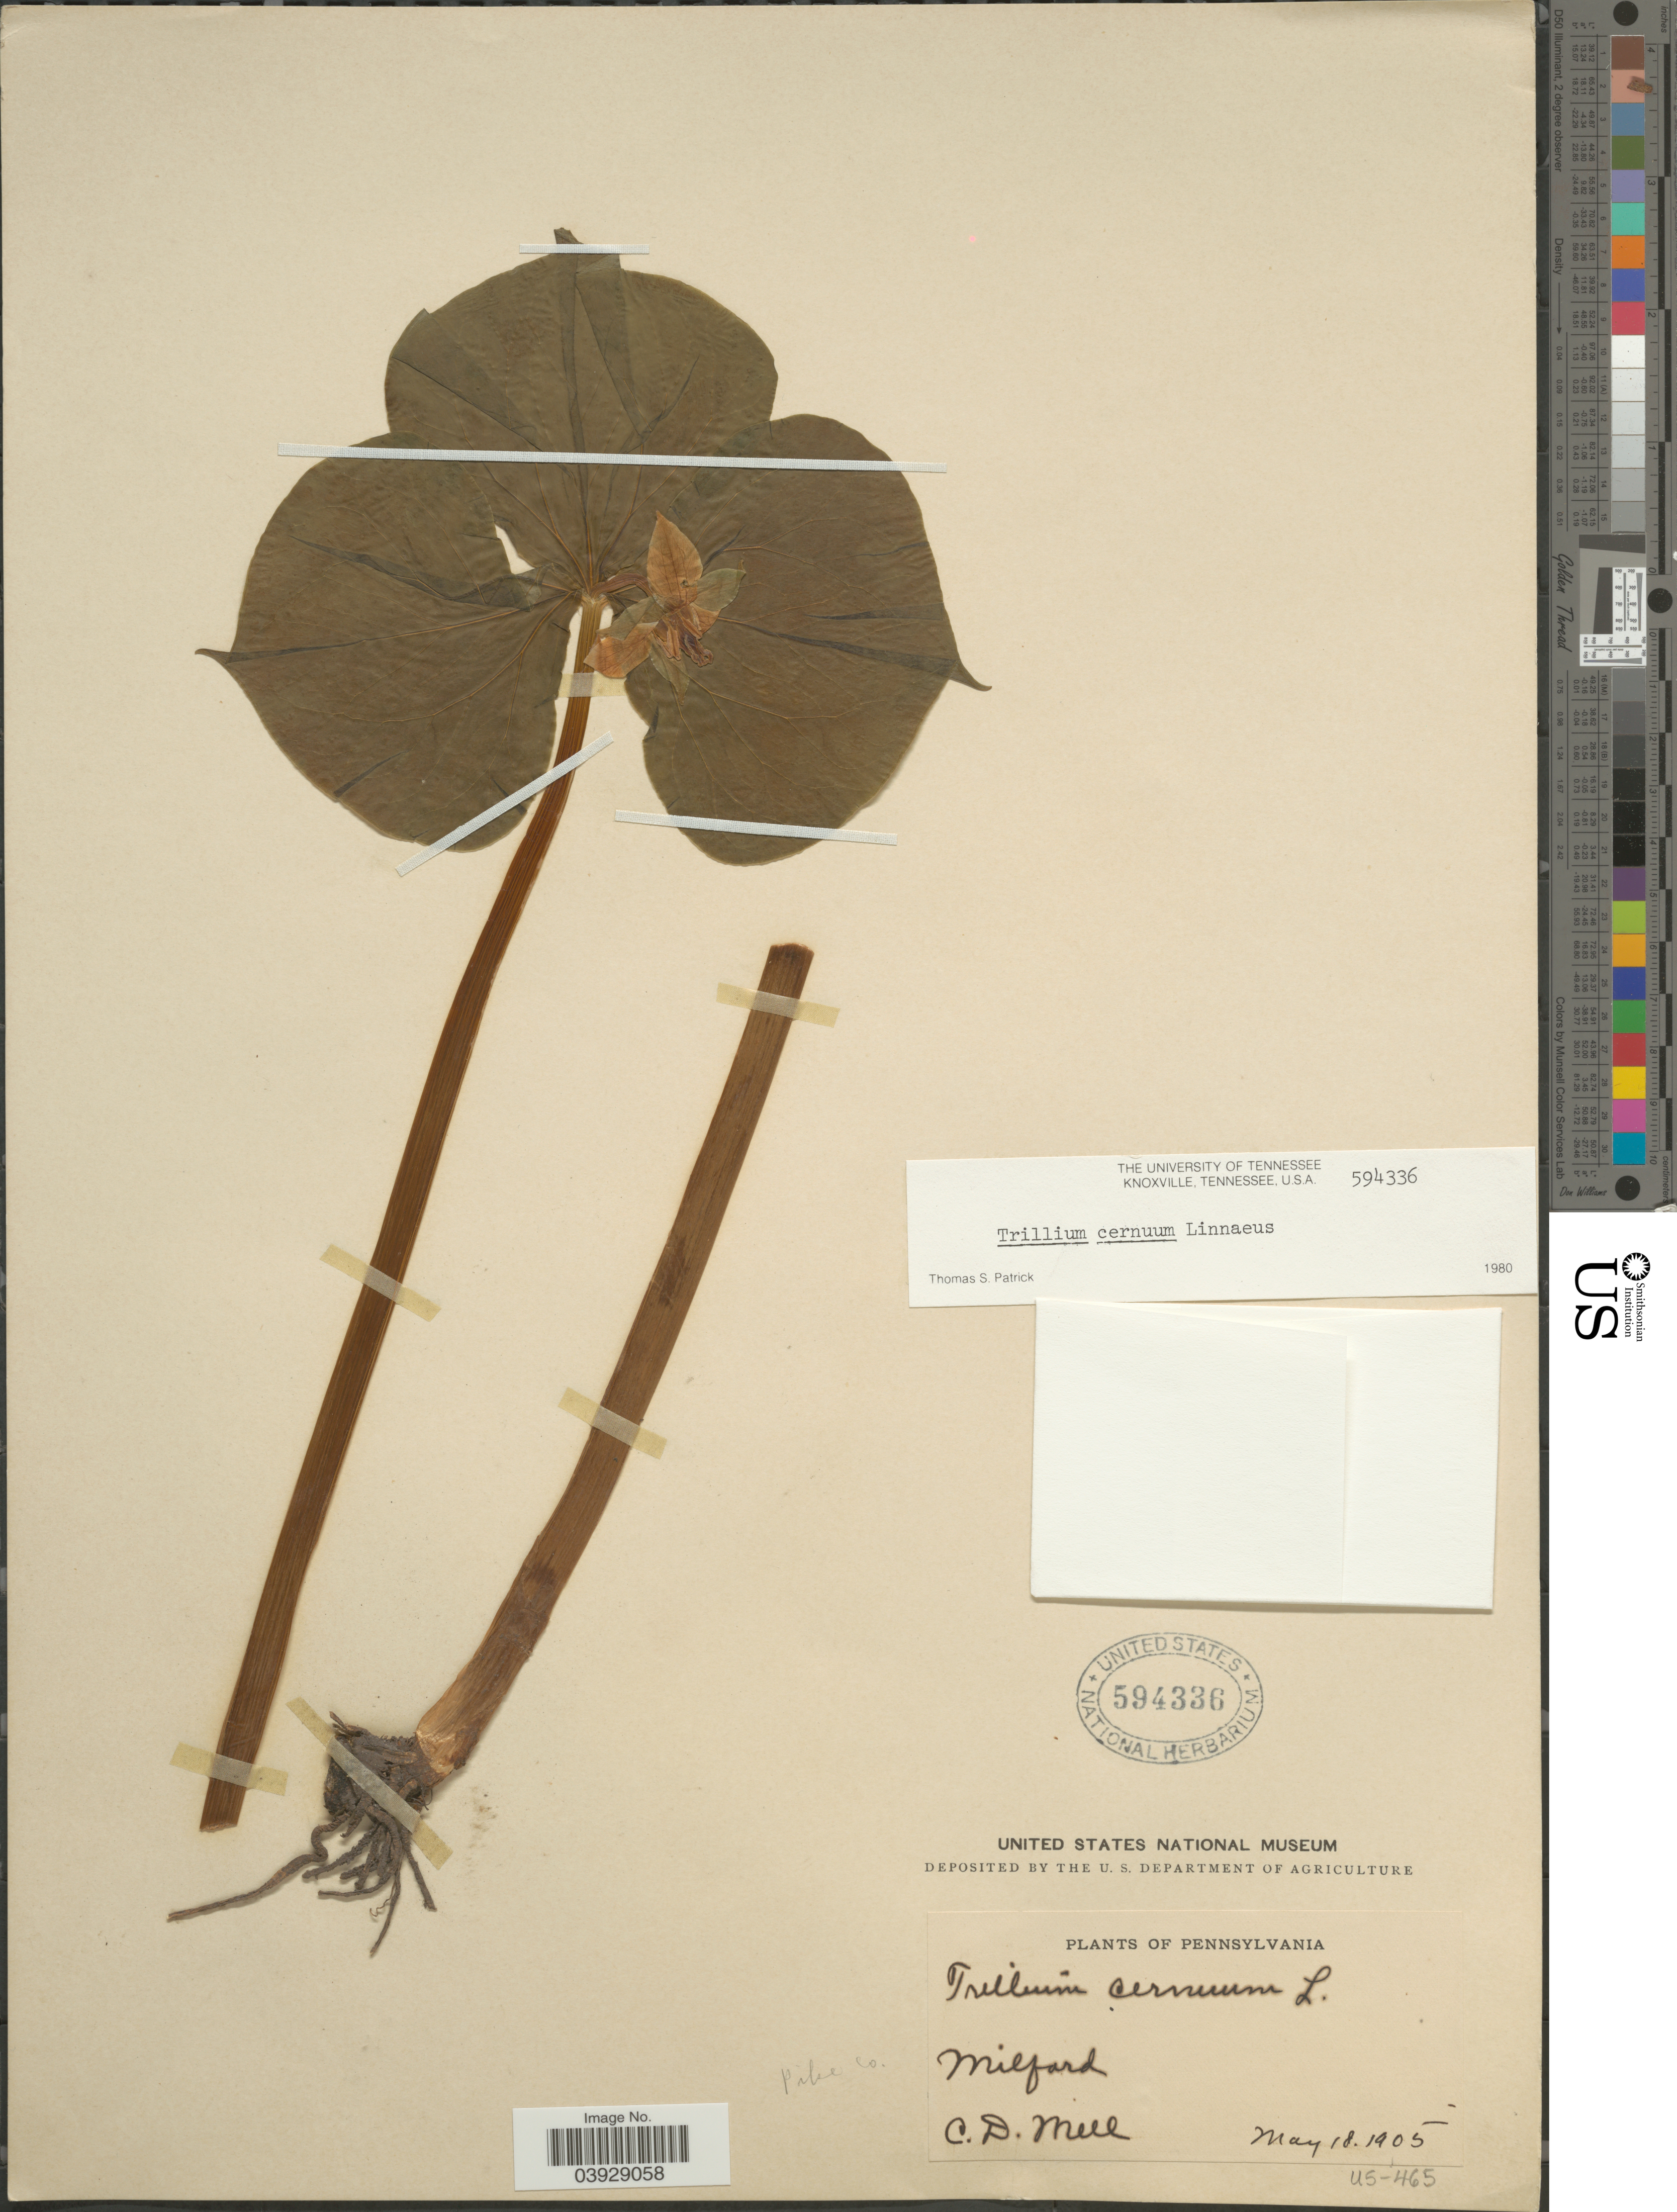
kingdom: Plantae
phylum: Tracheophyta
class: Liliopsida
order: Liliales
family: Melanthiaceae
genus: Trillium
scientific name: Trillium cernuum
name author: L.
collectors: C. D. Mell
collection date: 1905-05-18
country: United States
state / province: Pennsylvania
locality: Milford. Pike Co.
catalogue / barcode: US 594336